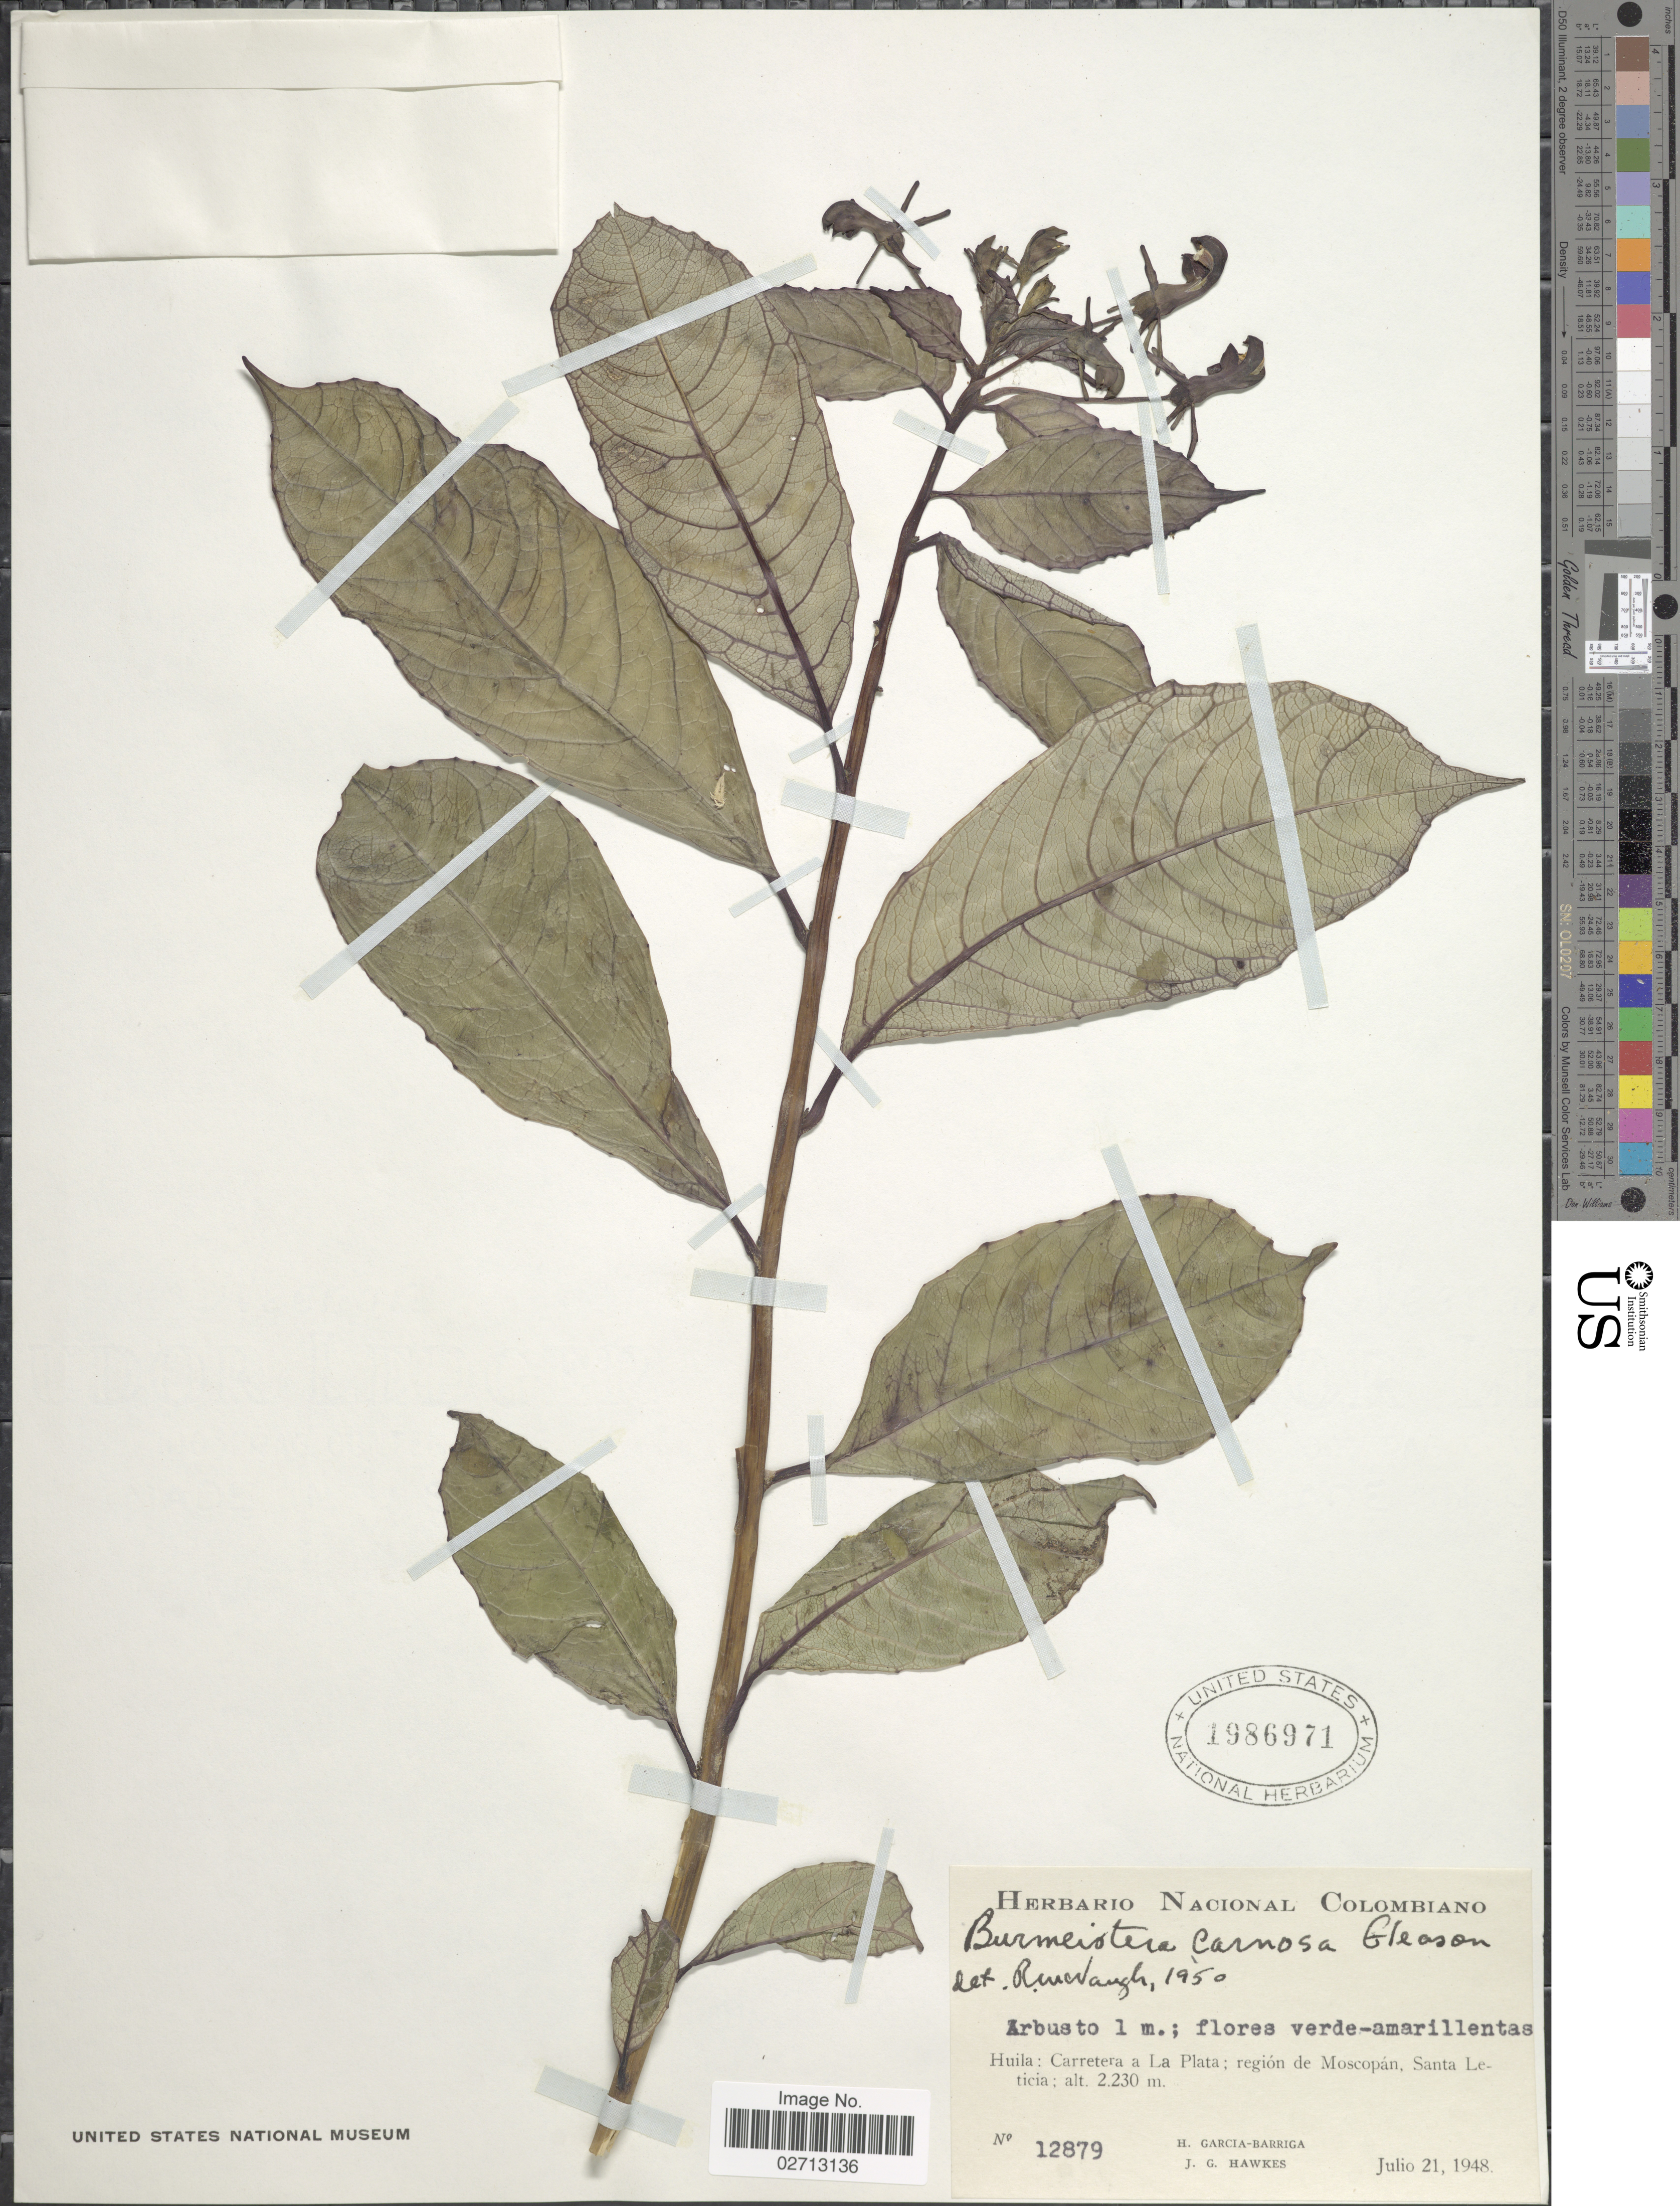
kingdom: Plantae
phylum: Tracheophyta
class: Magnoliopsida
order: Asterales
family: Campanulaceae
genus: Burmeistera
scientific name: Burmeistera carnosa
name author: Gleason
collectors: H. García Barriga & J. Hawkes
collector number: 12879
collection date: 1948-07-21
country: Colombia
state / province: Huila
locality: Carretera a La Plata; region de Moscopan, Santa Leticia.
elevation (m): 2230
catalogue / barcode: US 1986971